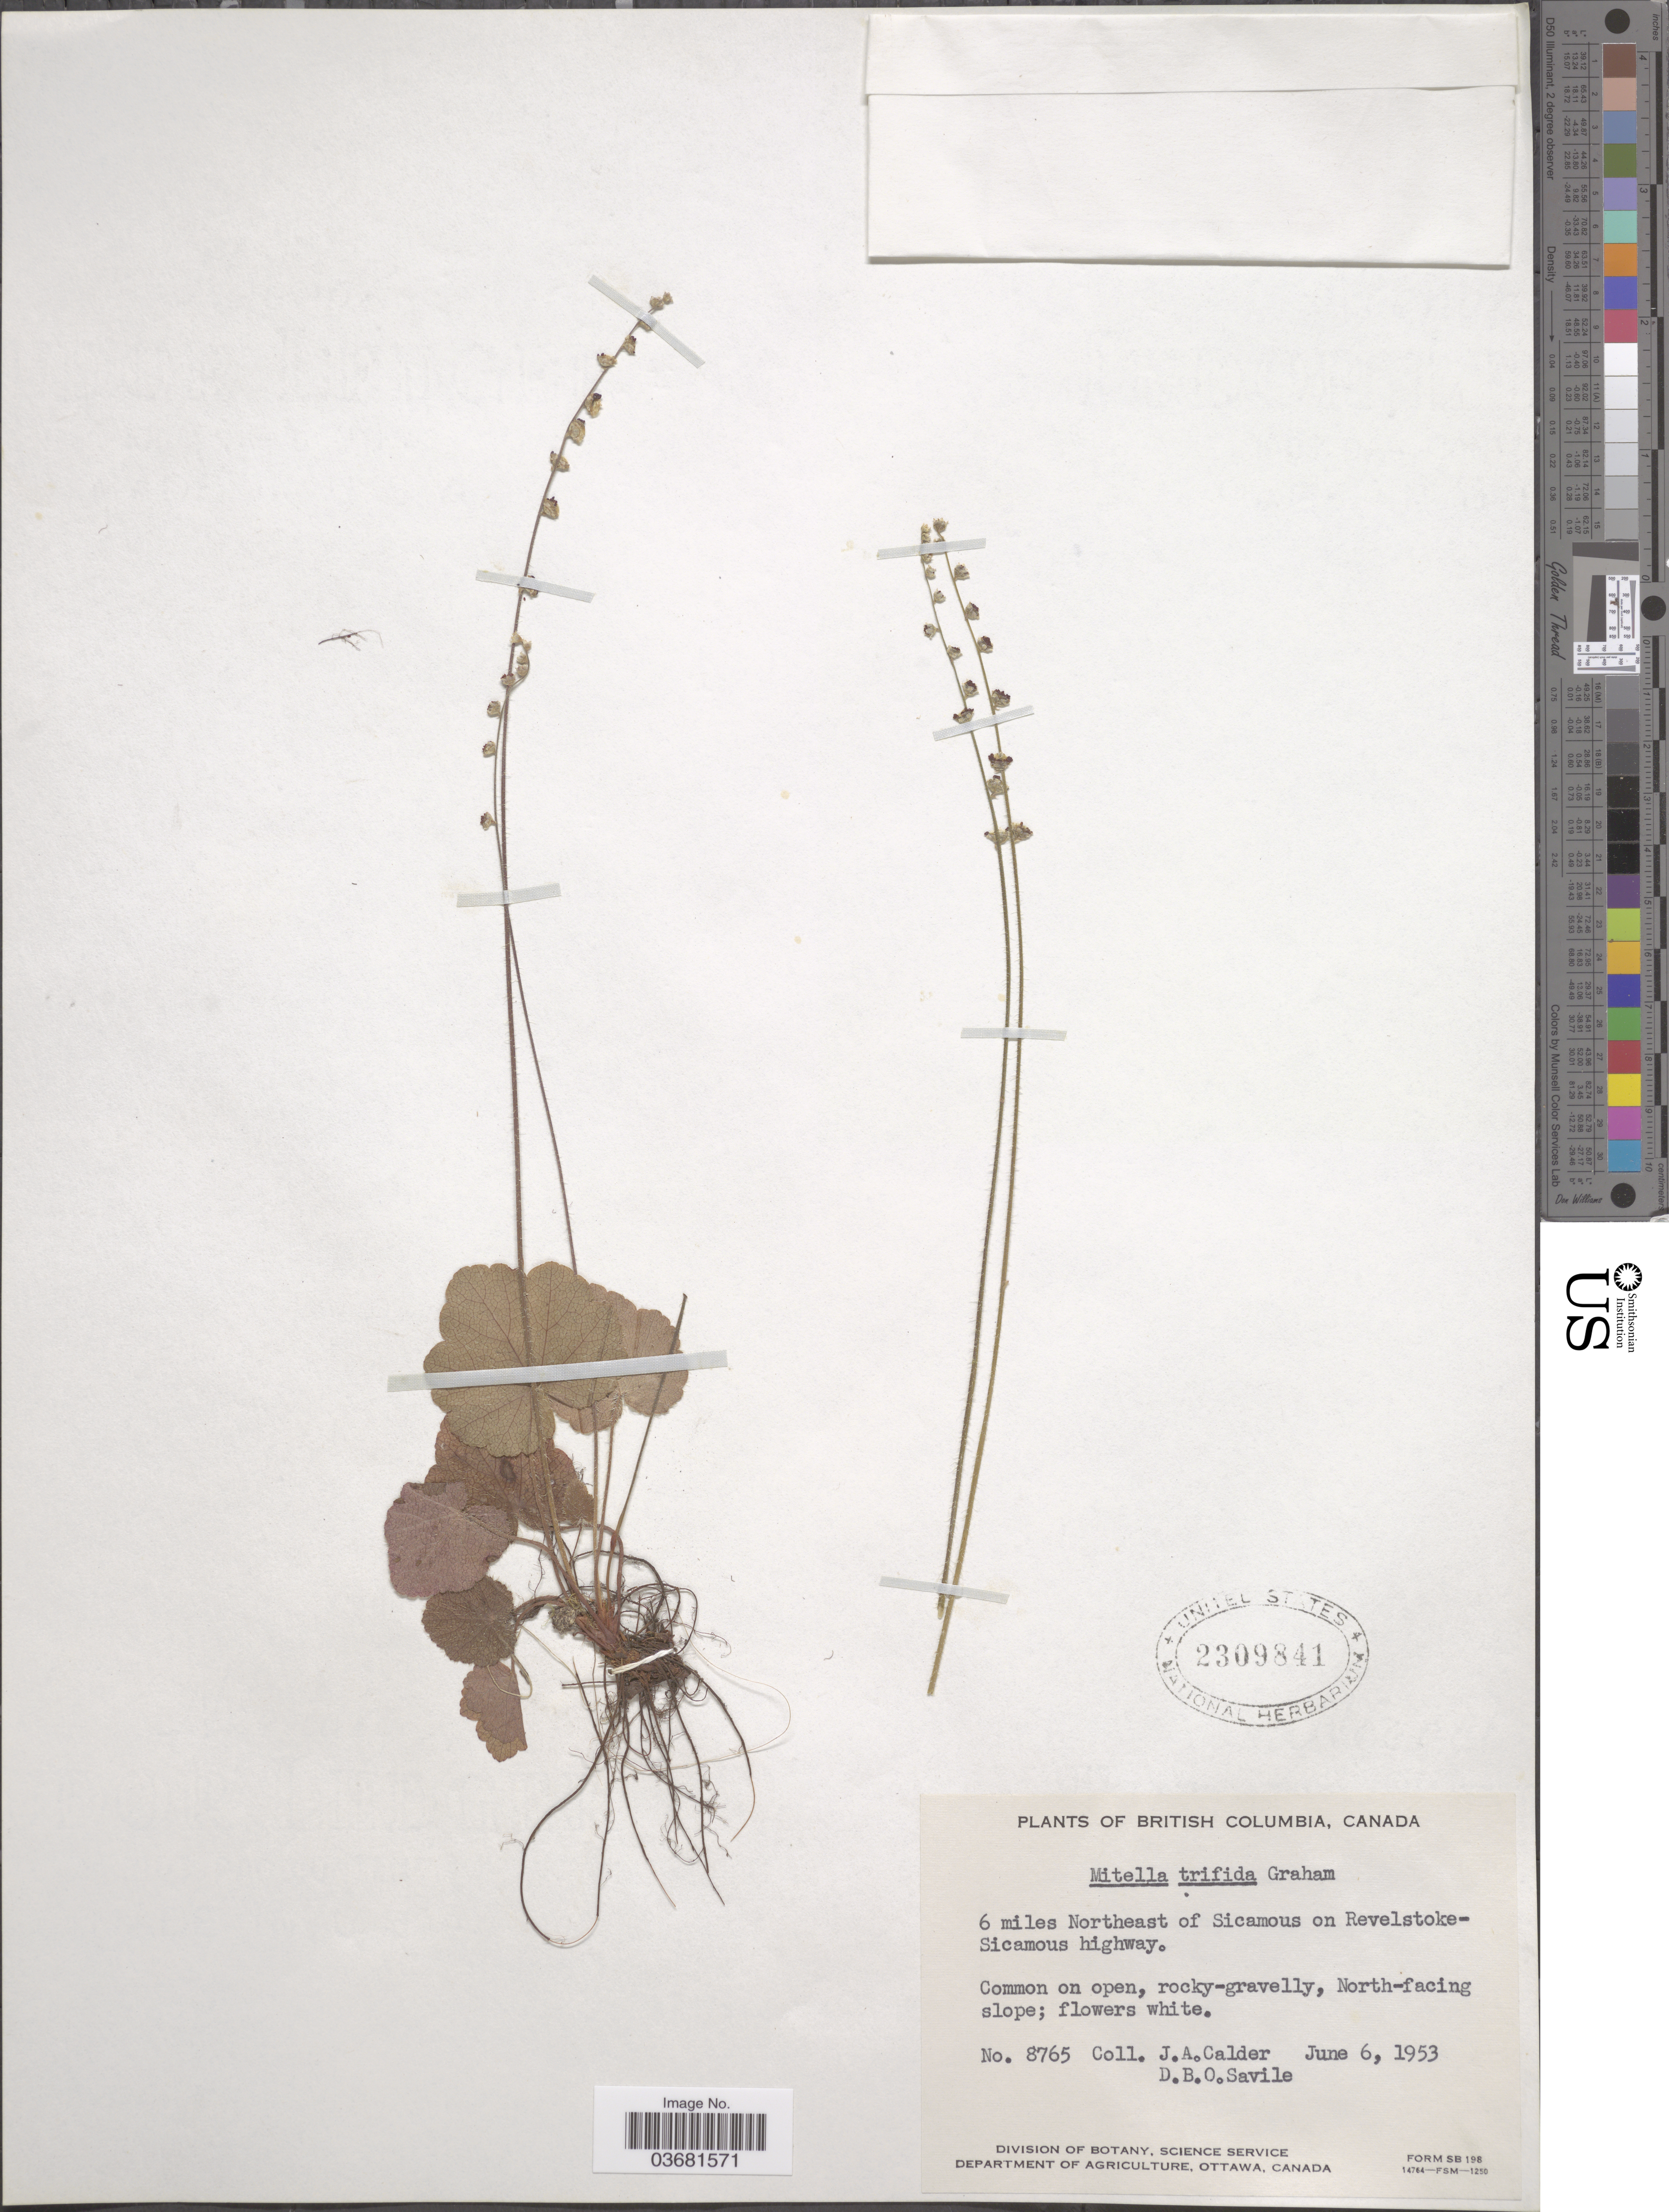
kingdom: Plantae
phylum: Tracheophyta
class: Magnoliopsida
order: Saxifragales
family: Saxifragaceae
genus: Mitella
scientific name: Mitella trifida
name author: Graham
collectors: J. A. Calder & D. Savile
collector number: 8765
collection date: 1953-06-06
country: Canada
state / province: British Columbia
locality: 6 miles Northeast of Sicamous on Revelstoke-Sicamous highway.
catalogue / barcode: US 2309841